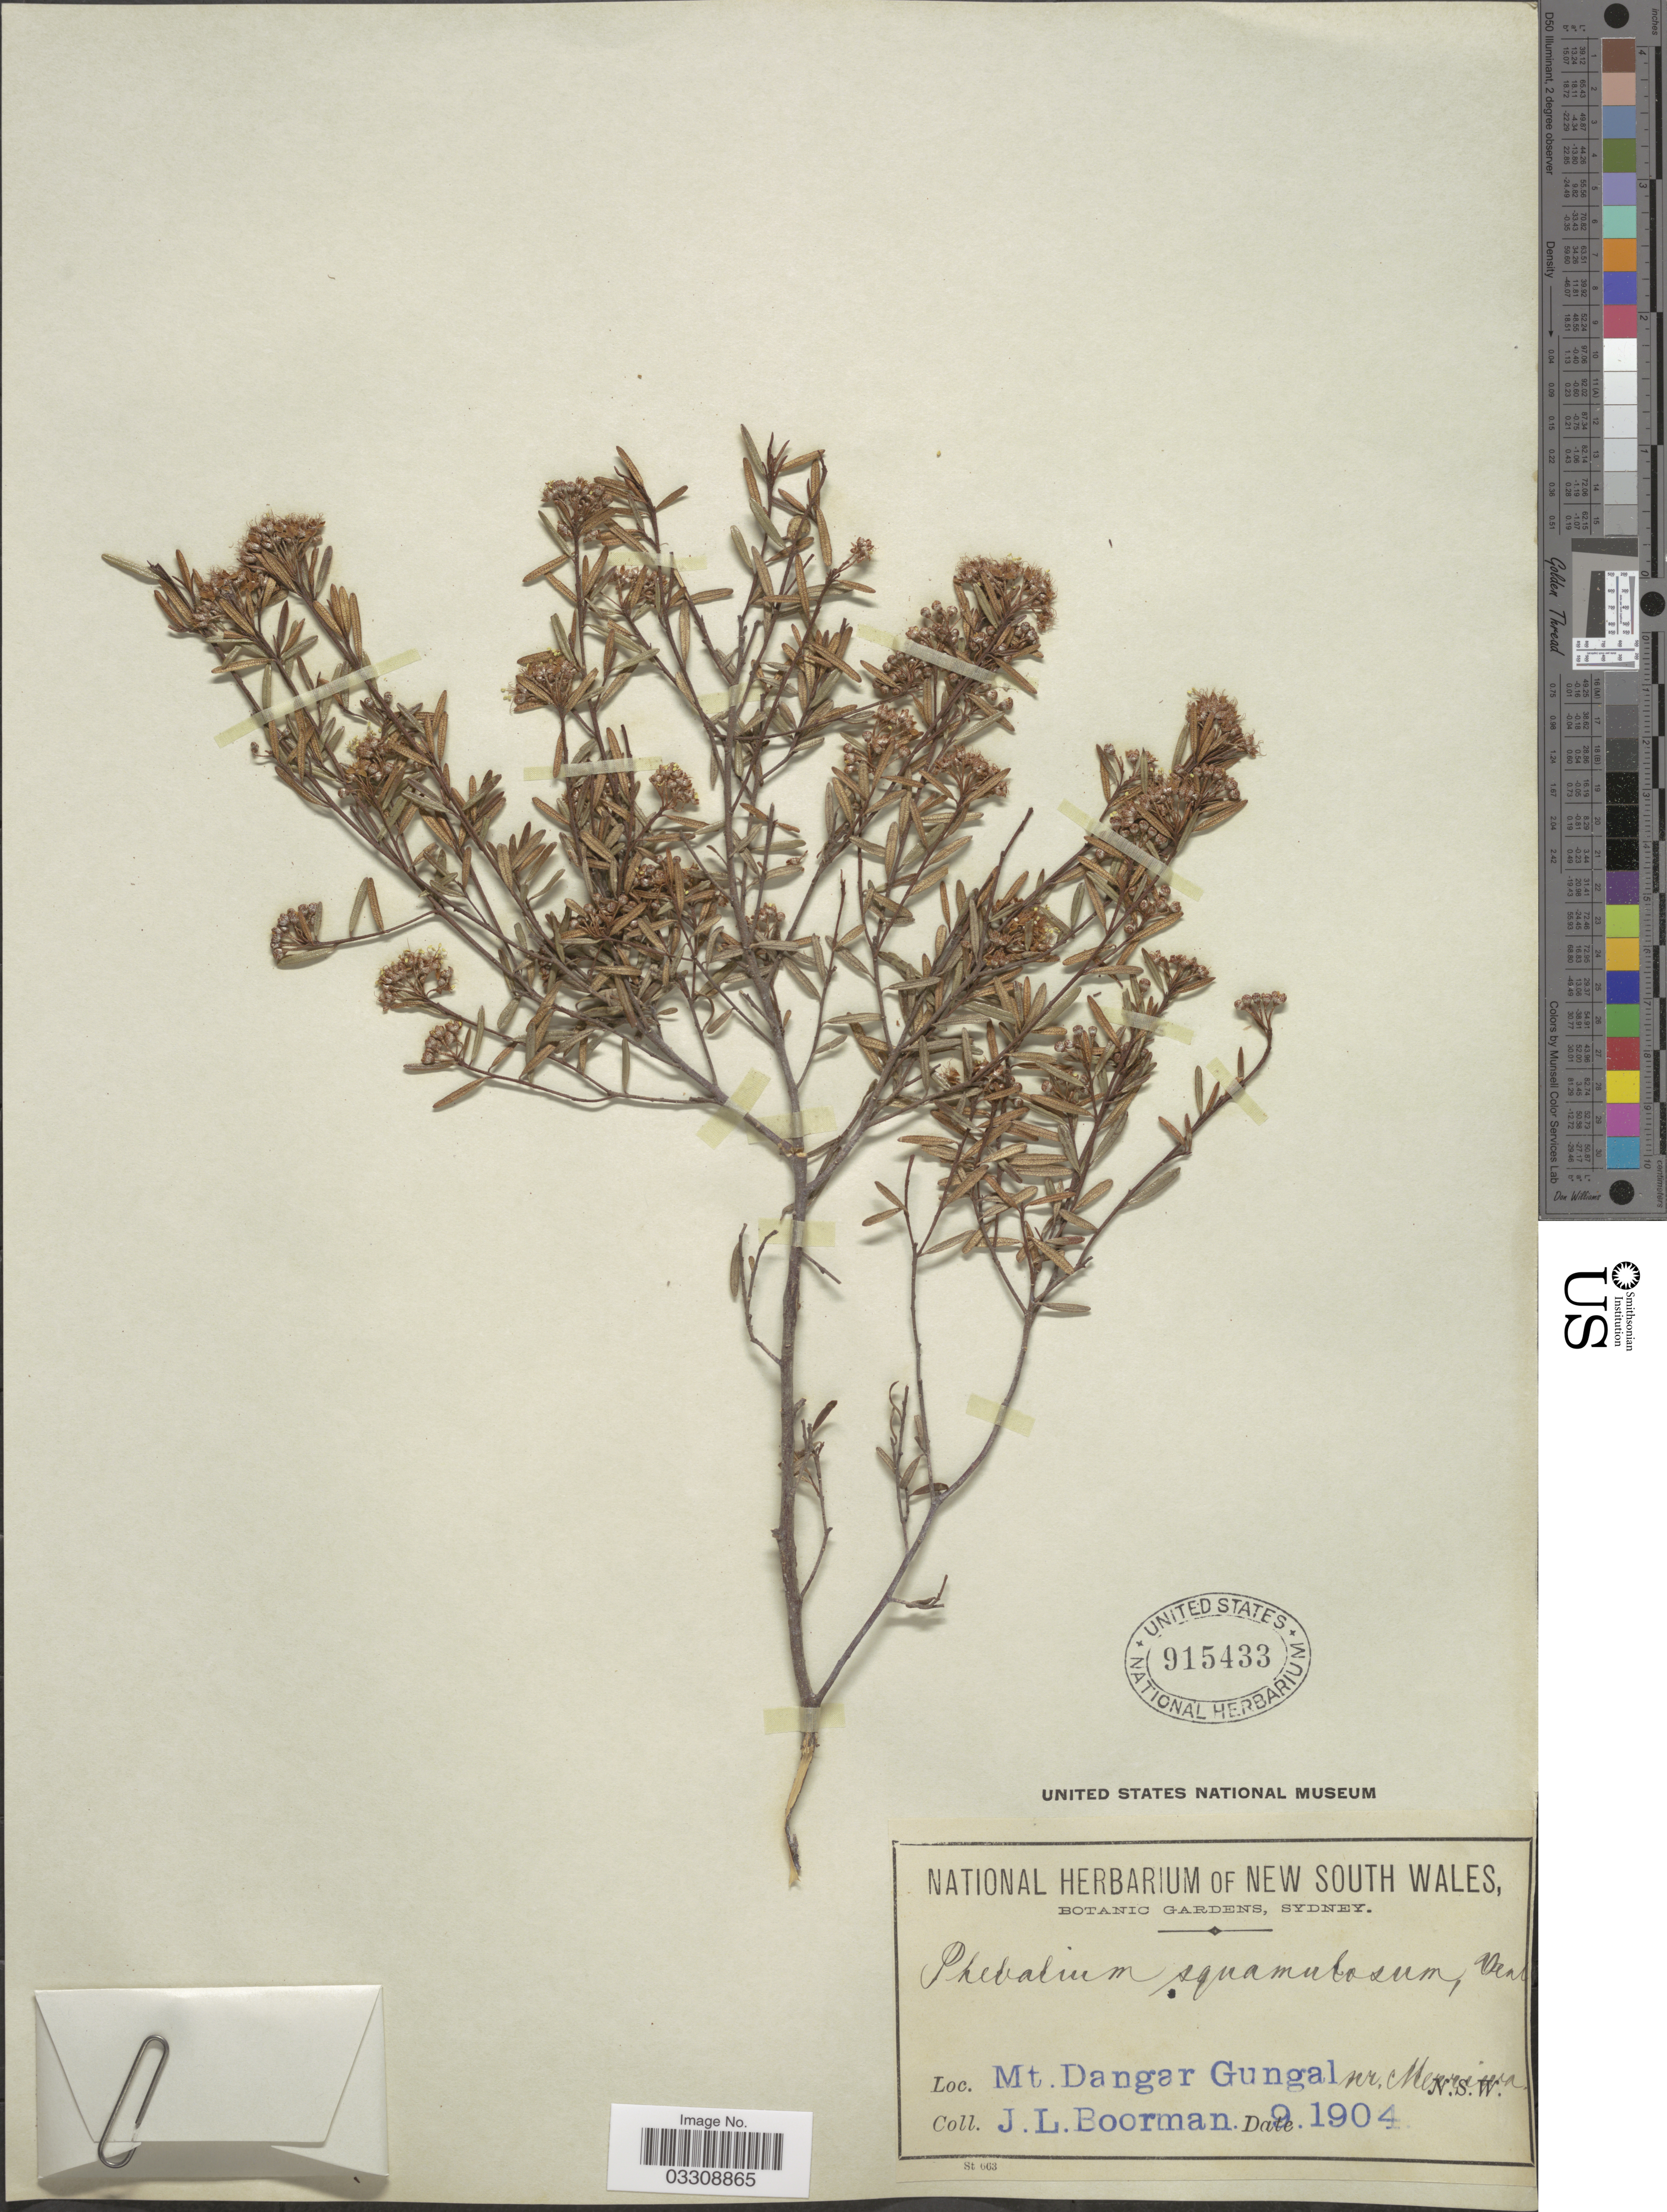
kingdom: Plantae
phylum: Tracheophyta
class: Magnoliopsida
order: Sapindales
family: Rutaceae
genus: Phebalium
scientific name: Phebalium squamulosum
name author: Vent.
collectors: J. Boorman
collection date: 1904-09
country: Australia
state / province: New South Wales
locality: Mt. Dangar Gungal nr. Merriwa.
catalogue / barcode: US 915433